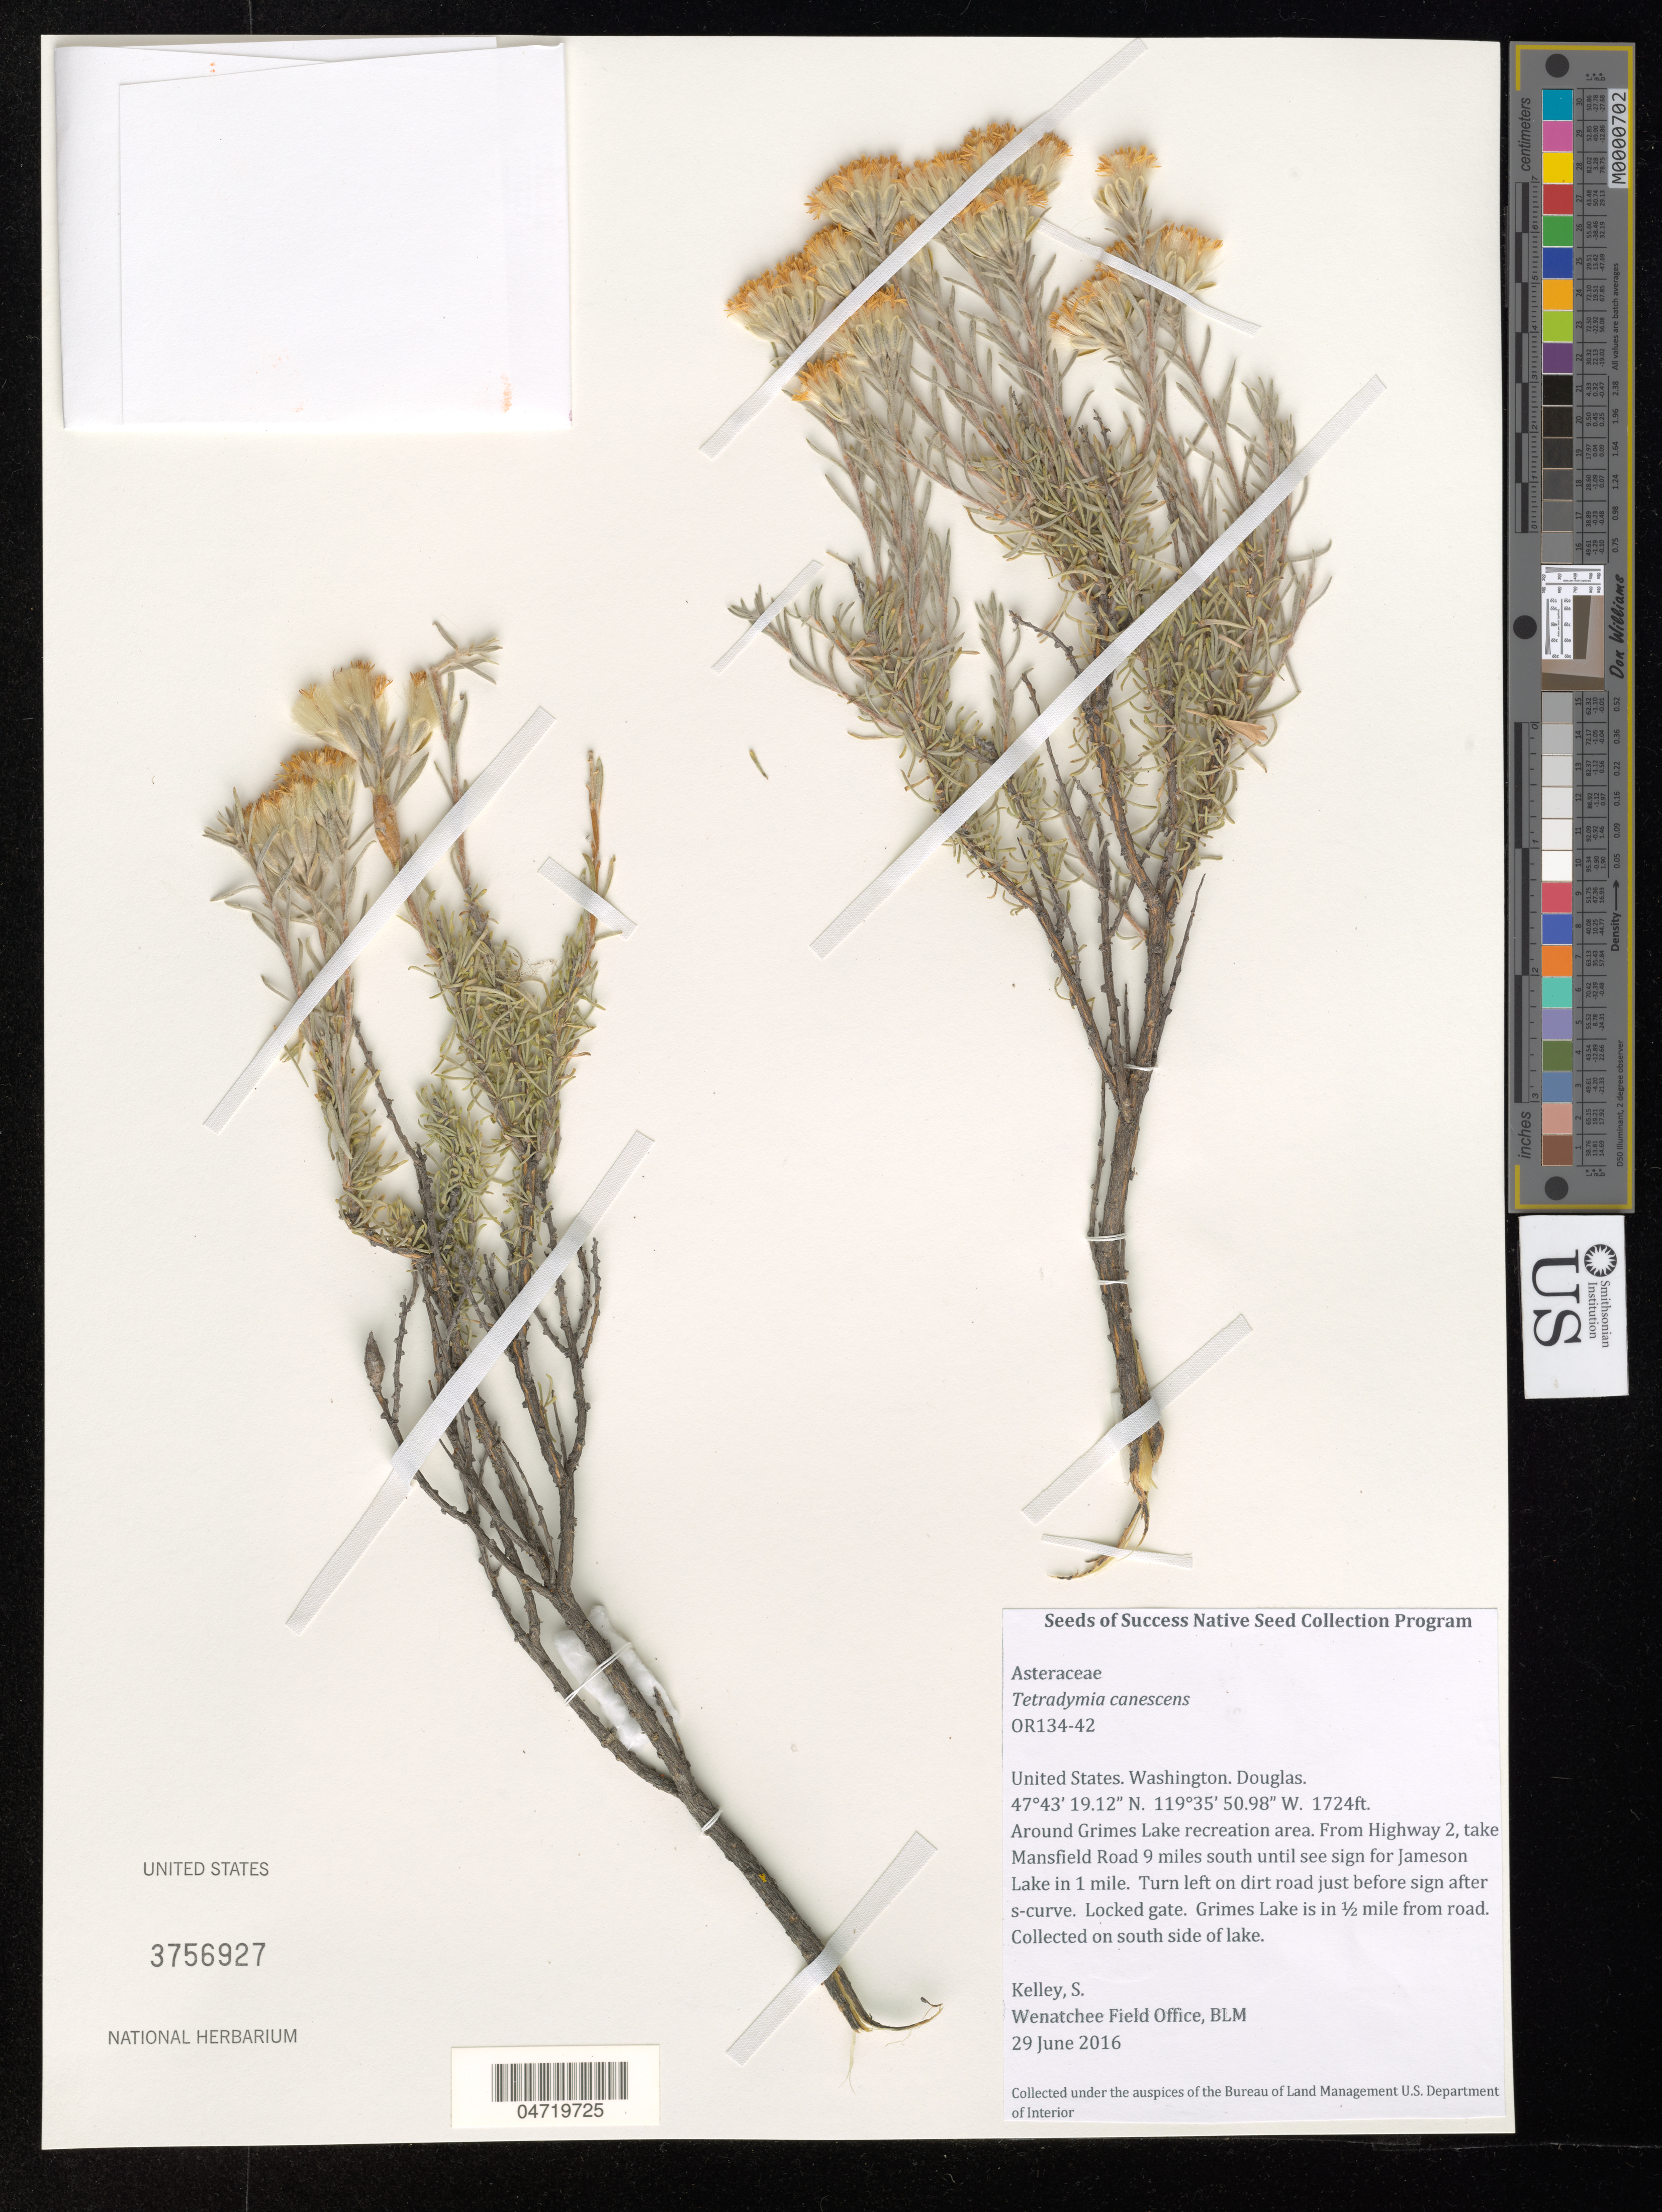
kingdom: Plantae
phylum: Tracheophyta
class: Magnoliopsida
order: Asterales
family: Asteraceae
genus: Tetradymia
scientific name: Tetradymia canescens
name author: DC.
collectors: S. Kelley, M. Boyter & D. Comstok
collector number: OR134-42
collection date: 2016-06-29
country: United States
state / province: Washington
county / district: Douglas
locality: Grimes Lake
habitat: Shrub-steppe within 50 meters of lake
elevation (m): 525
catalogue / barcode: US 3756927